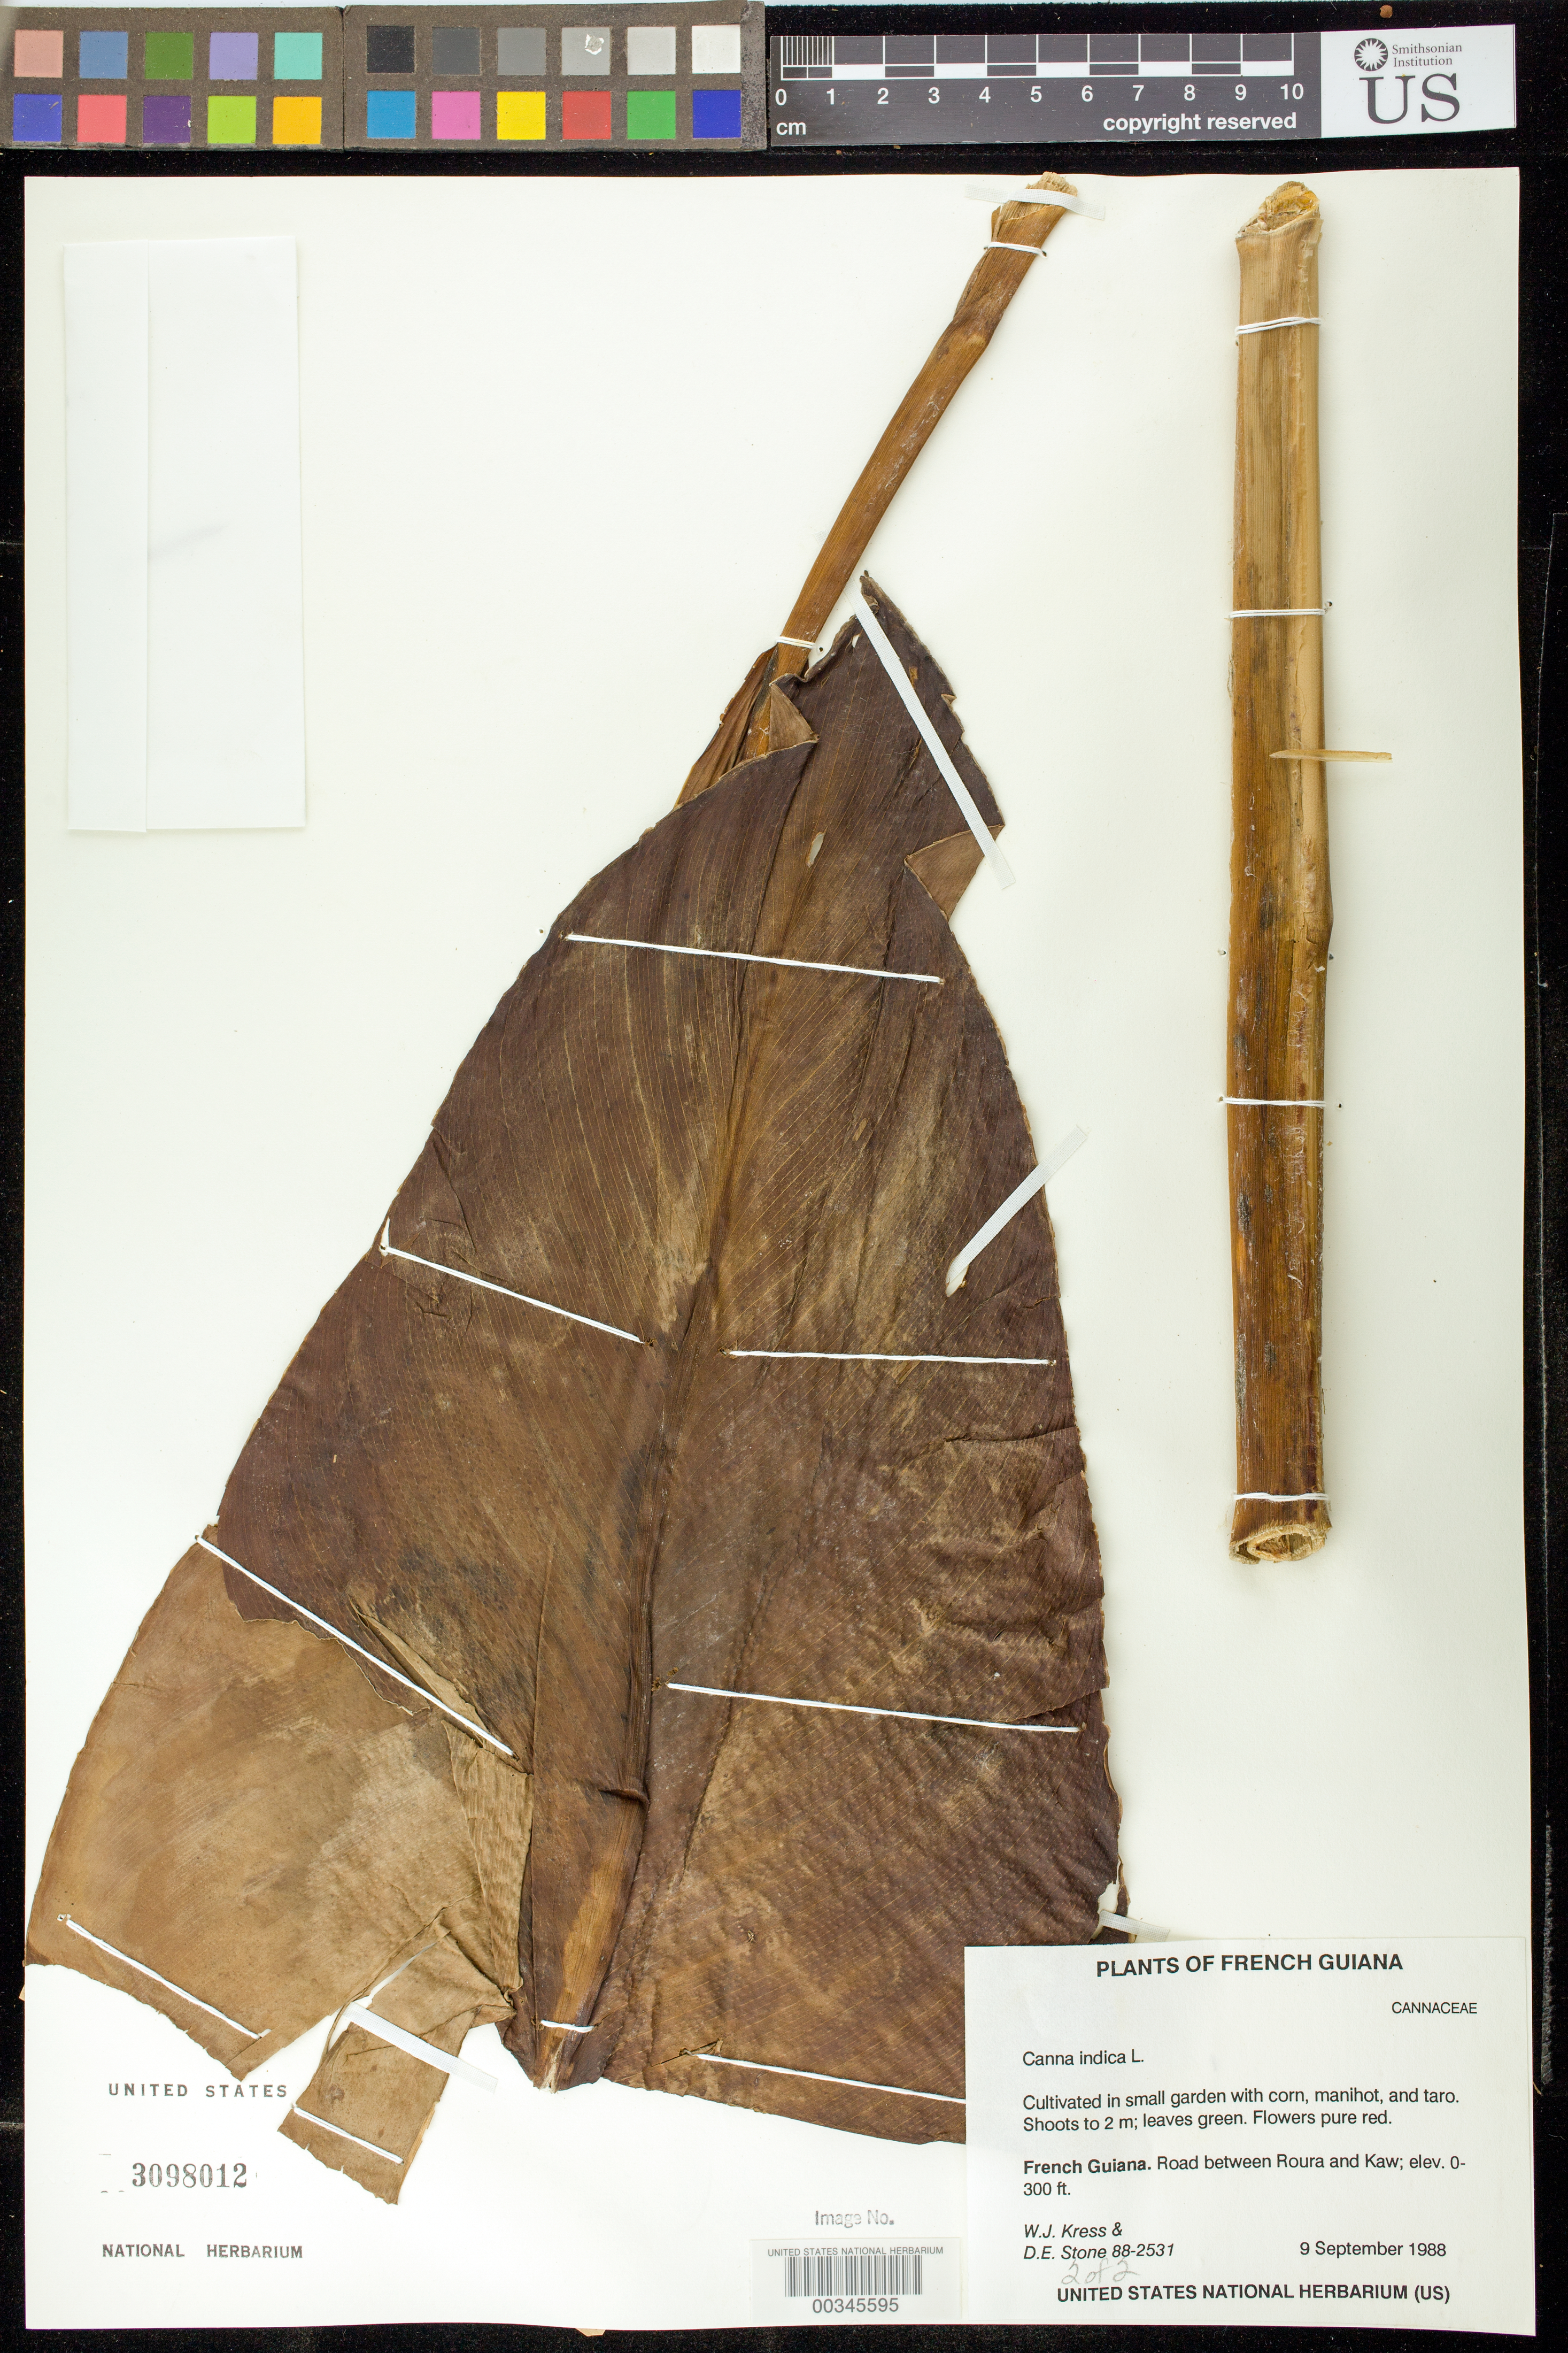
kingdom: Plantae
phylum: Tracheophyta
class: Liliopsida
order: Zingiberales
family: Cannaceae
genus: Canna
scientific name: Canna indica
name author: L.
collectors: W. J. Kress & D. E. Stone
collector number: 88-2531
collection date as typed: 09 Sep 1988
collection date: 1988-09-09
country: French Guiana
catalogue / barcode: US 3098012